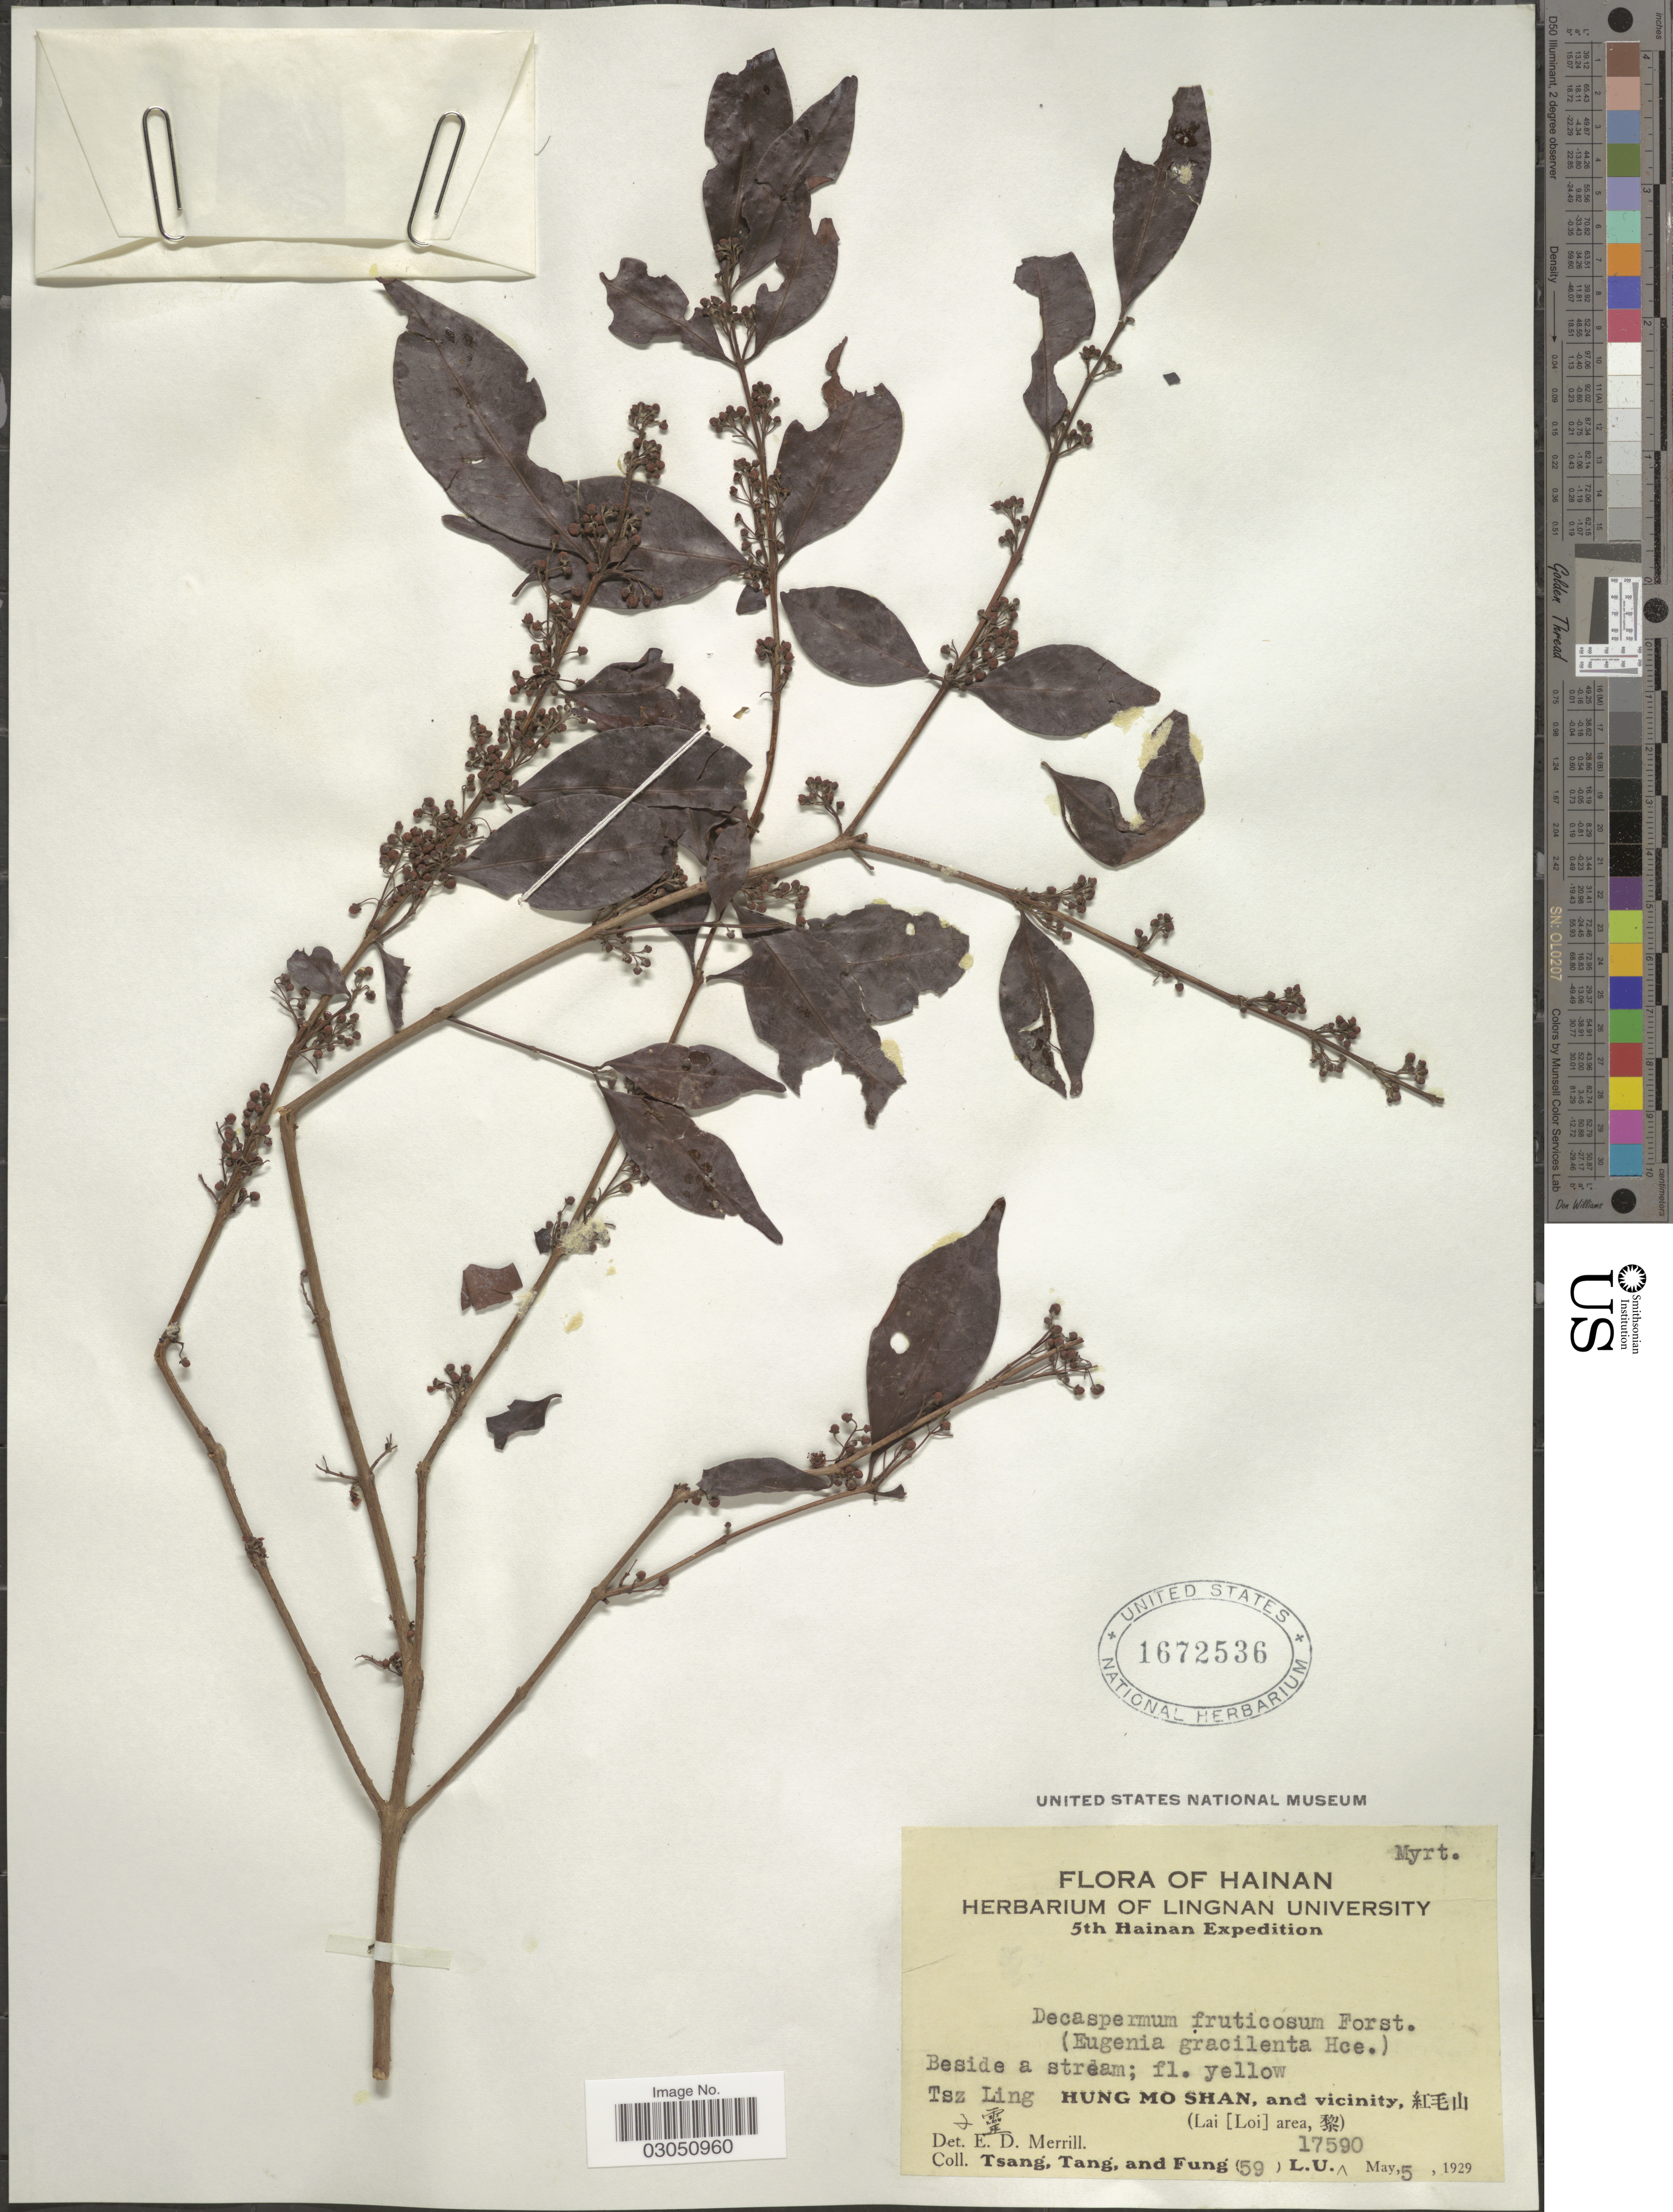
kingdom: Plantae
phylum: Tracheophyta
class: Magnoliopsida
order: Myrtales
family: Myrtaceae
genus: Decaspermum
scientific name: Decaspermum gracilentum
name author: (Hance) Merr. & L.M. Perry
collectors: -. T'sang, -- Tang & Fung, --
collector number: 59 / L.U. 17590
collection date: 1929-05-05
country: China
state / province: Hainan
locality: Hung Mo Shan, and vicinity, (Lai [Loi] area)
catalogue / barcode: US 1672536